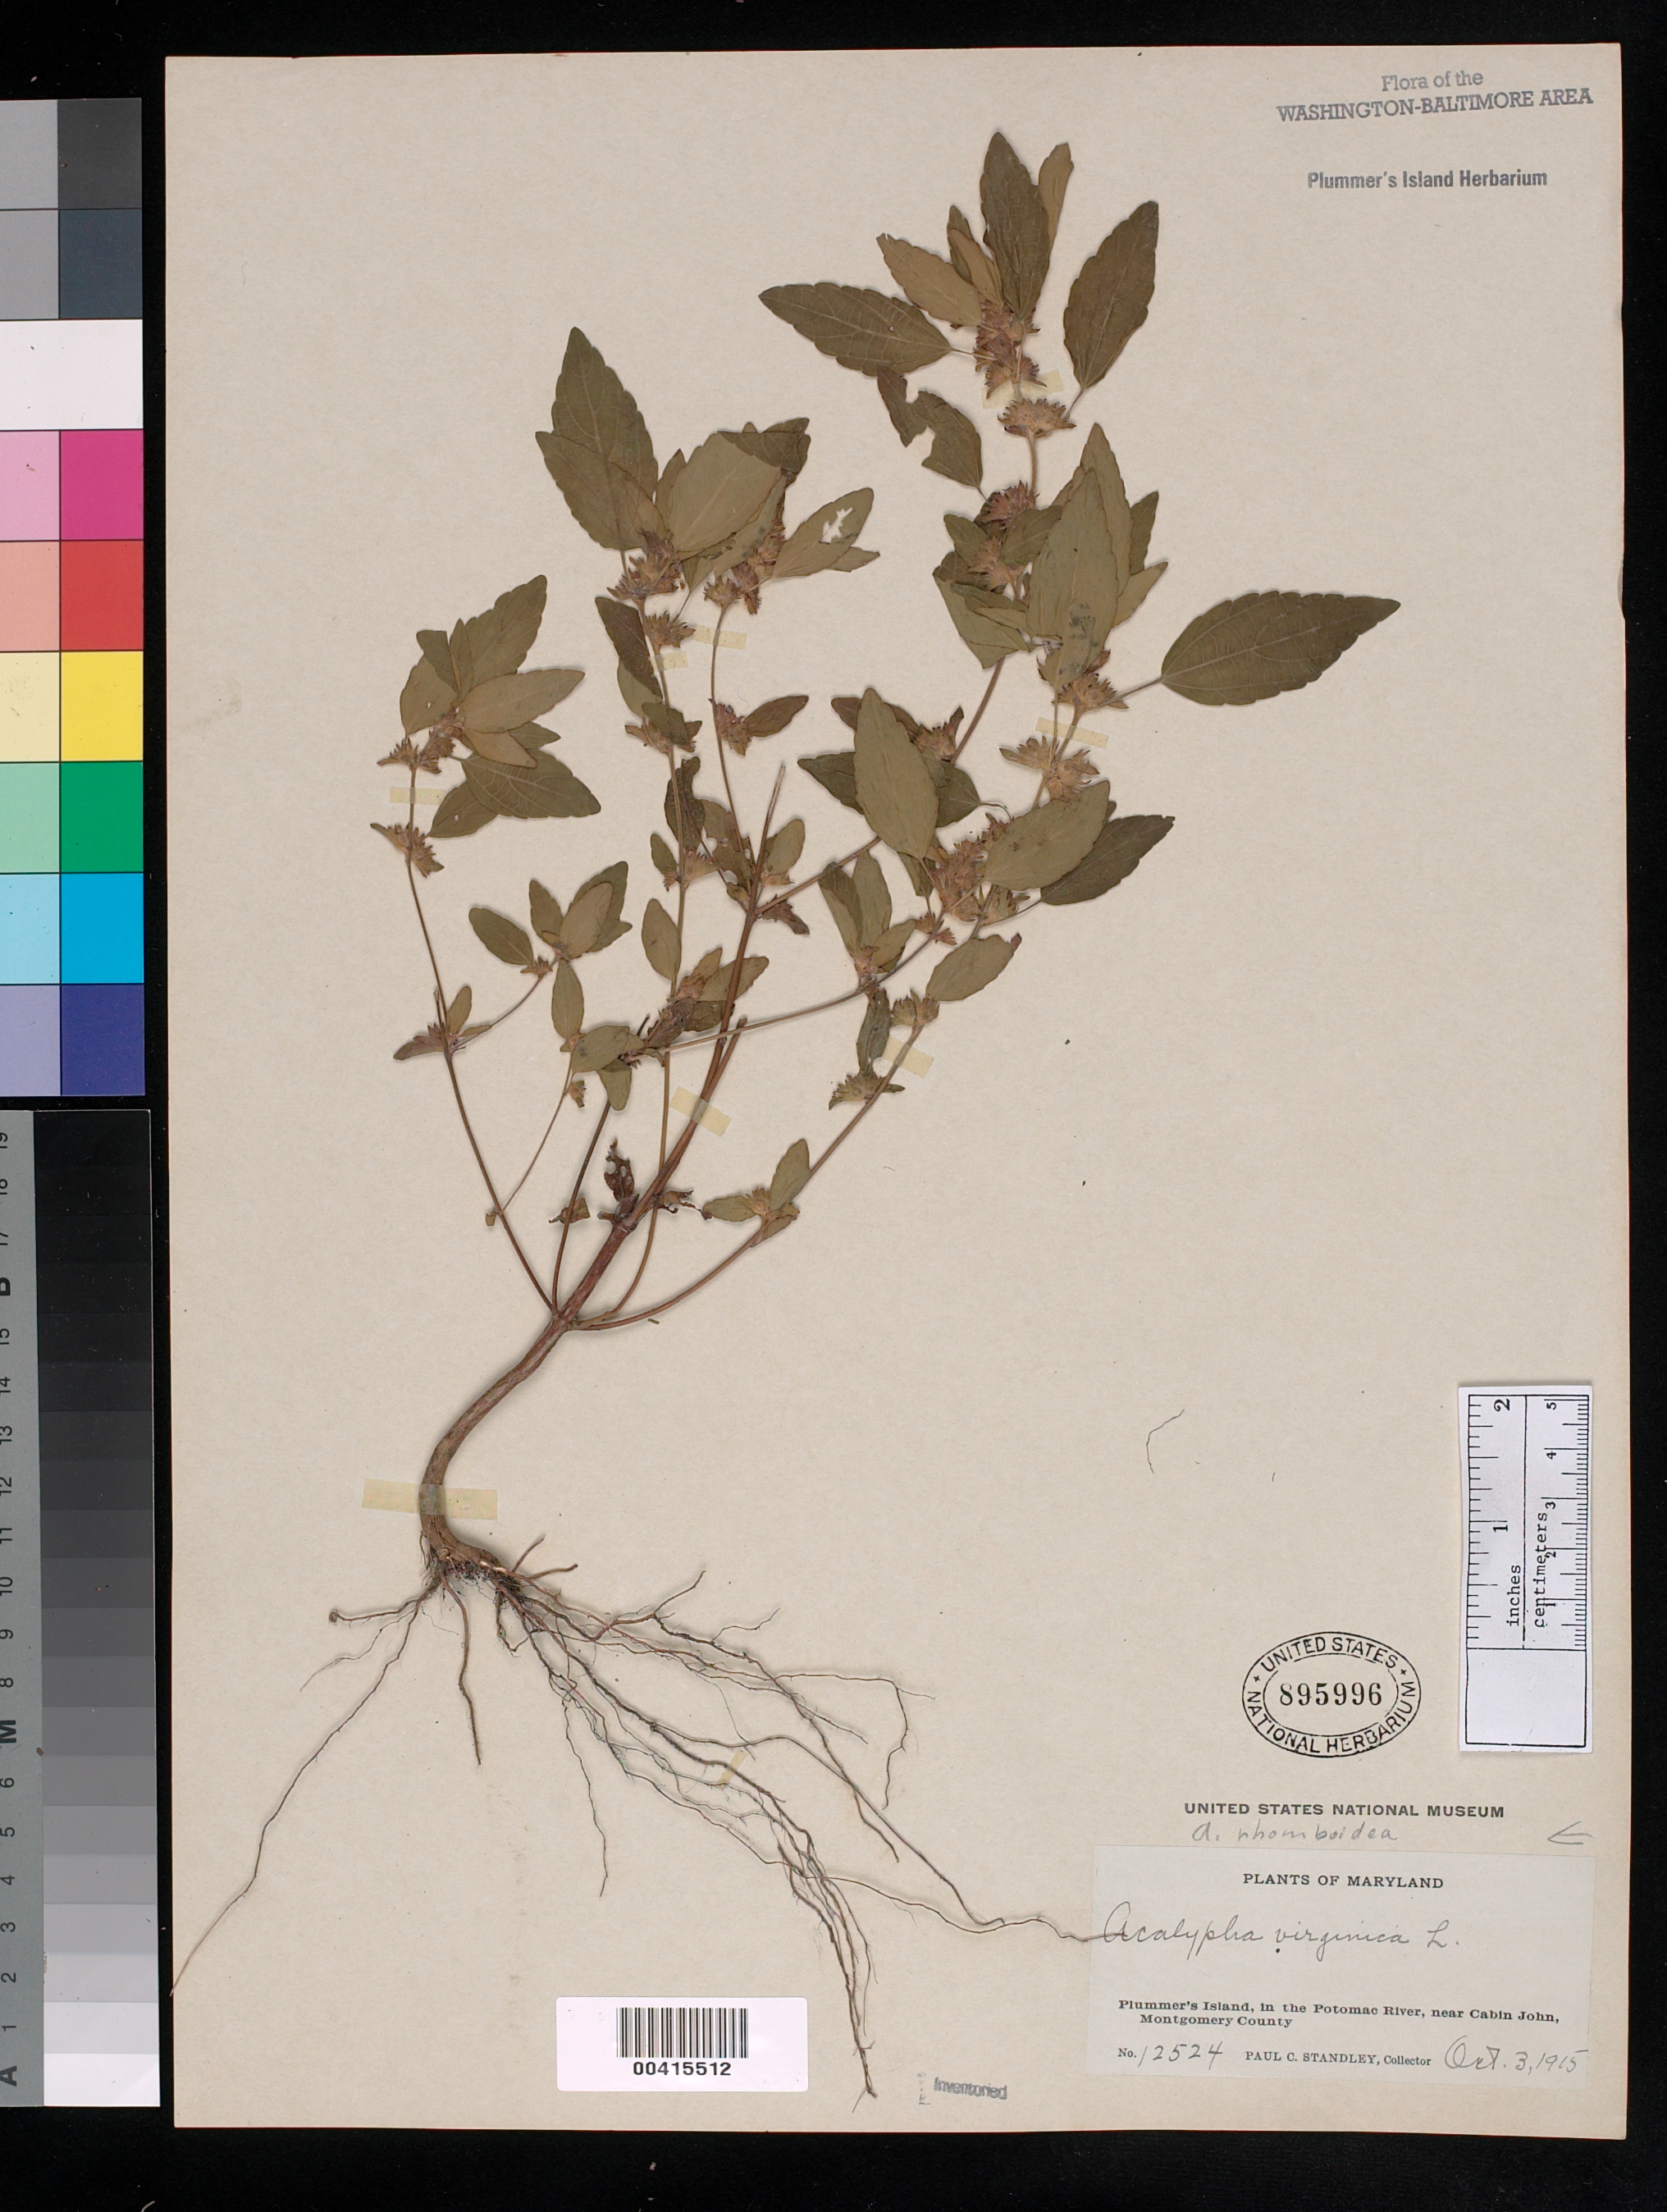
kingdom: Plantae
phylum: Tracheophyta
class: Magnoliopsida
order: Malpighiales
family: Euphorbiaceae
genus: Acalypha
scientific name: Acalypha rhomboidea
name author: Raf.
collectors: P. C. Standley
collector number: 12524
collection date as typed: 03 Oct 1915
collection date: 1915-10-03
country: United States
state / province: Maryland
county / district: Montgomery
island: Plummers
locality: Plummer's Island C. & O. Canal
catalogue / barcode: US 895996